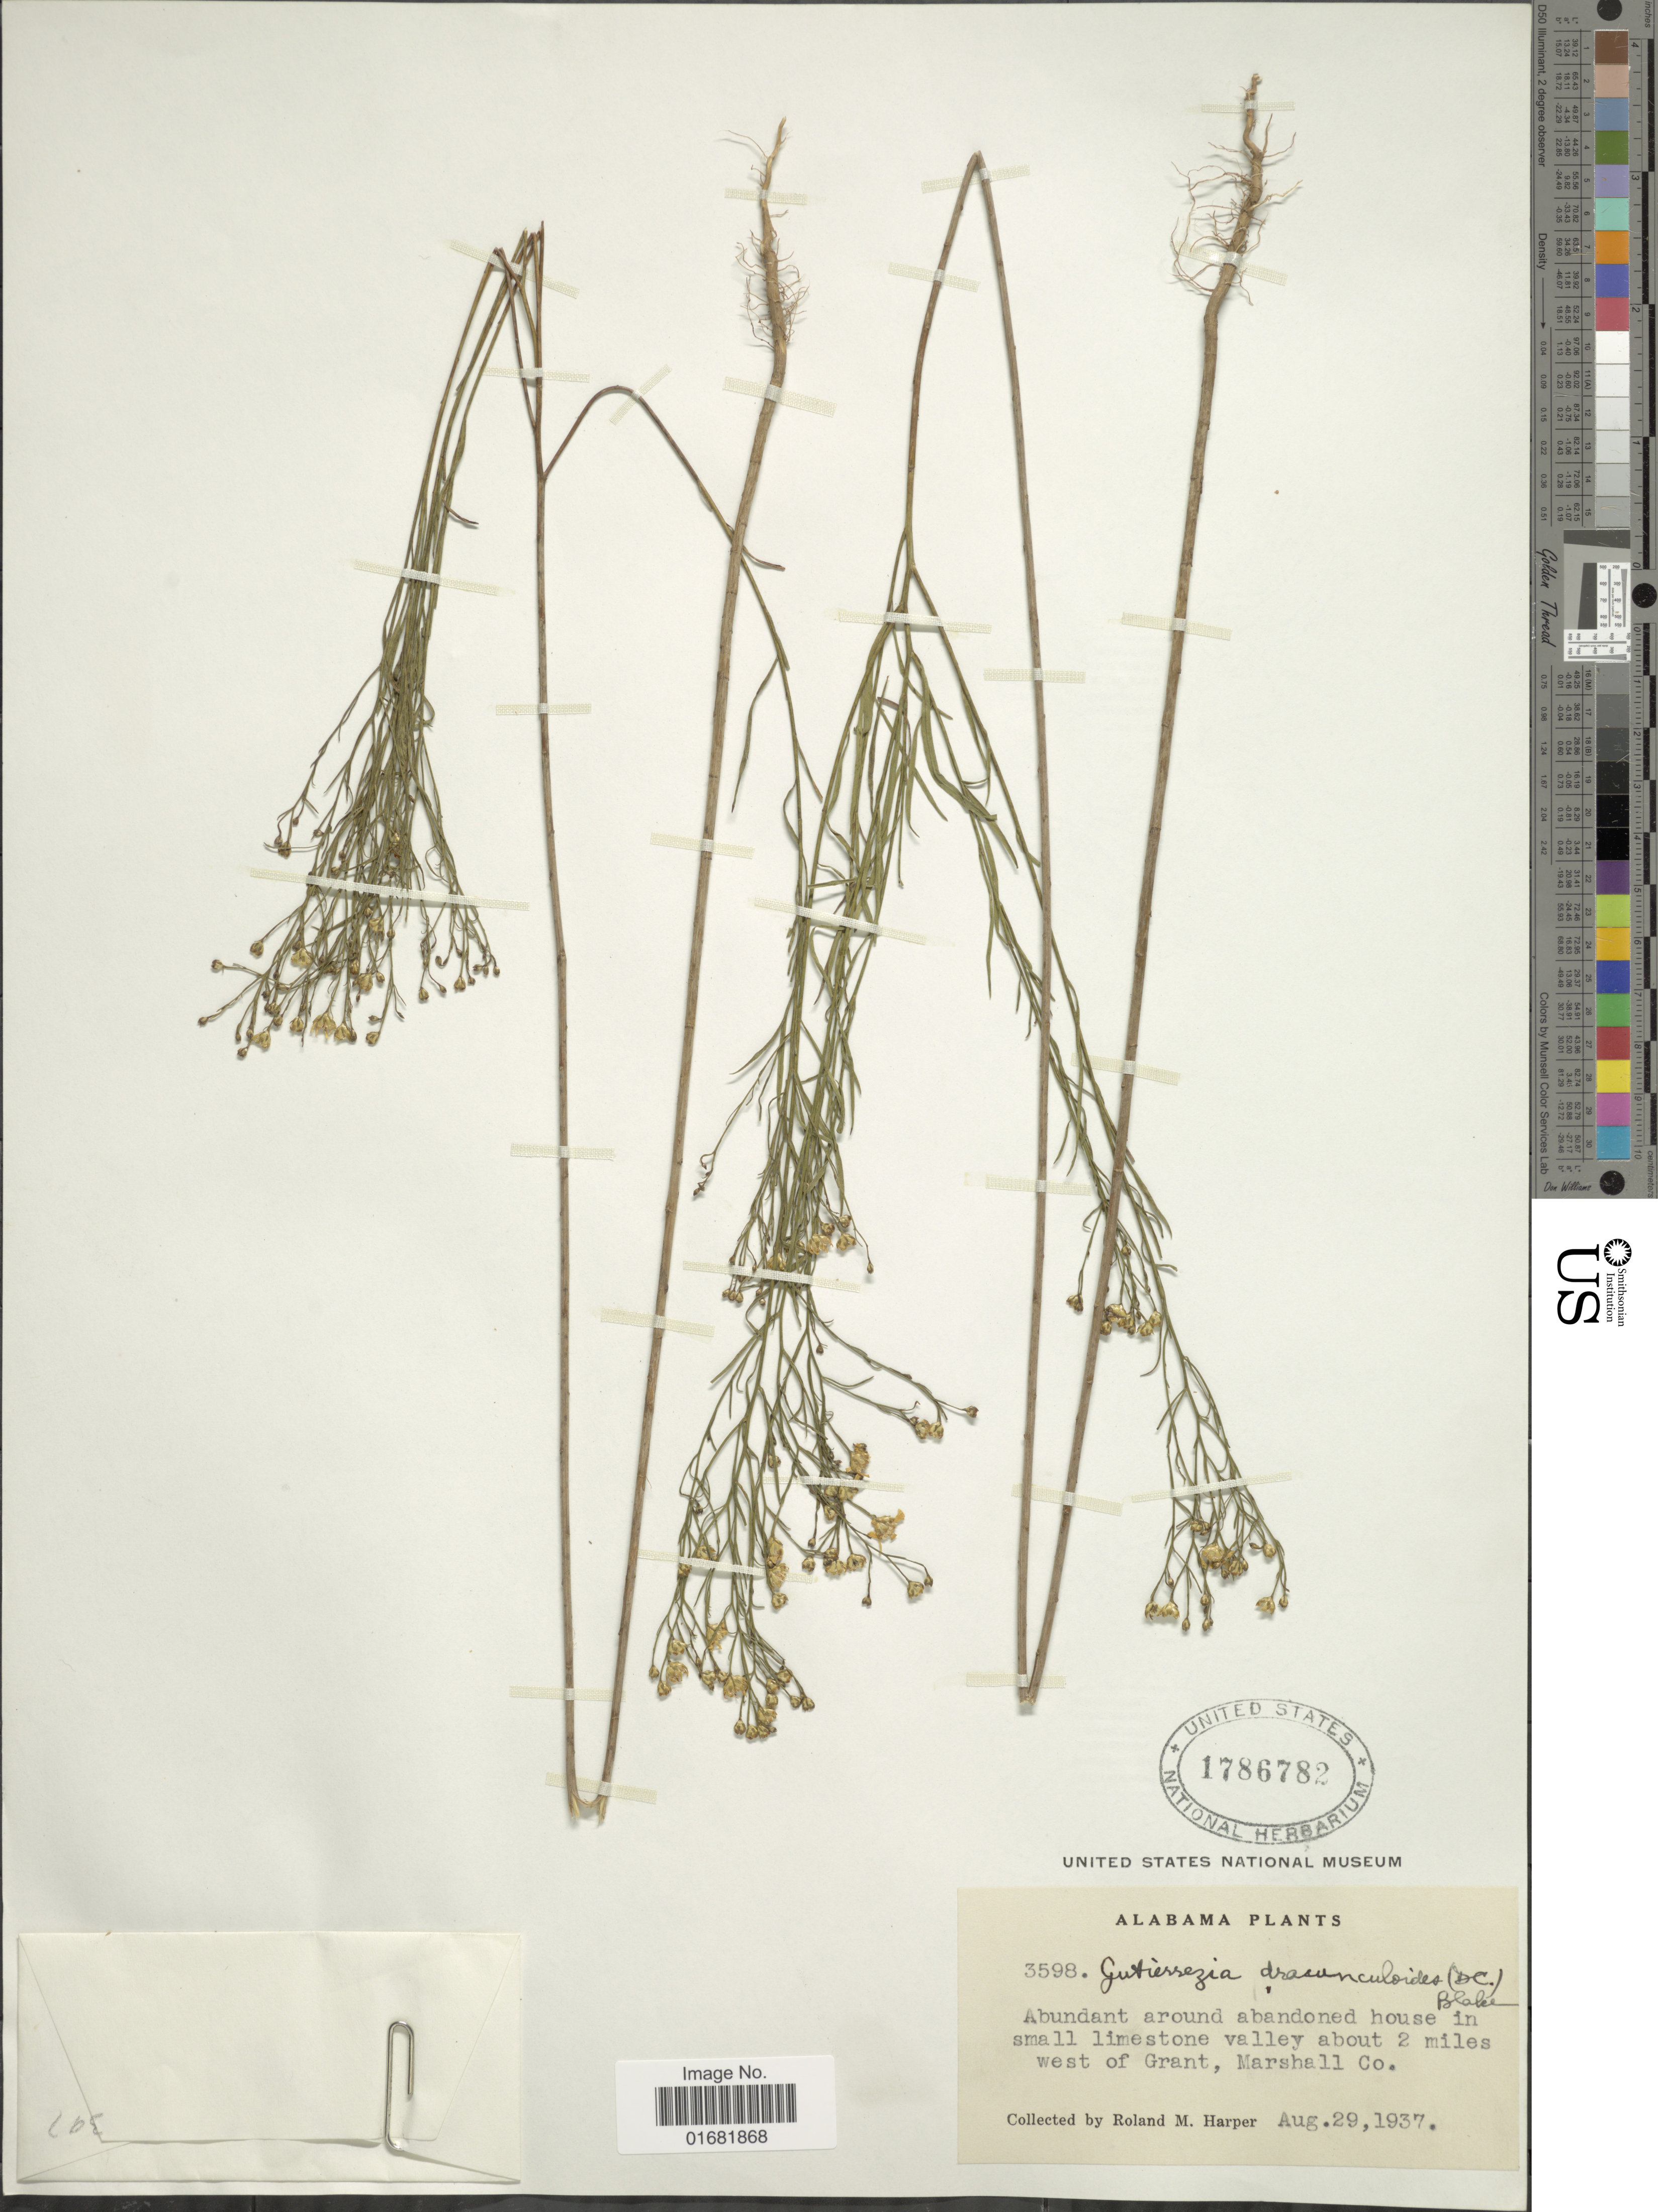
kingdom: Plantae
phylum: Tracheophyta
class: Magnoliopsida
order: Asterales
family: Asteraceae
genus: Amphiachyris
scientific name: Amphiachyris dracunculoides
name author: (DC.) Nutt.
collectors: R. M. Harper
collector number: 3598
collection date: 1937-08-29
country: United States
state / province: Alabama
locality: About 2 miles west of Grant, Marshall Co.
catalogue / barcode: US 1786782